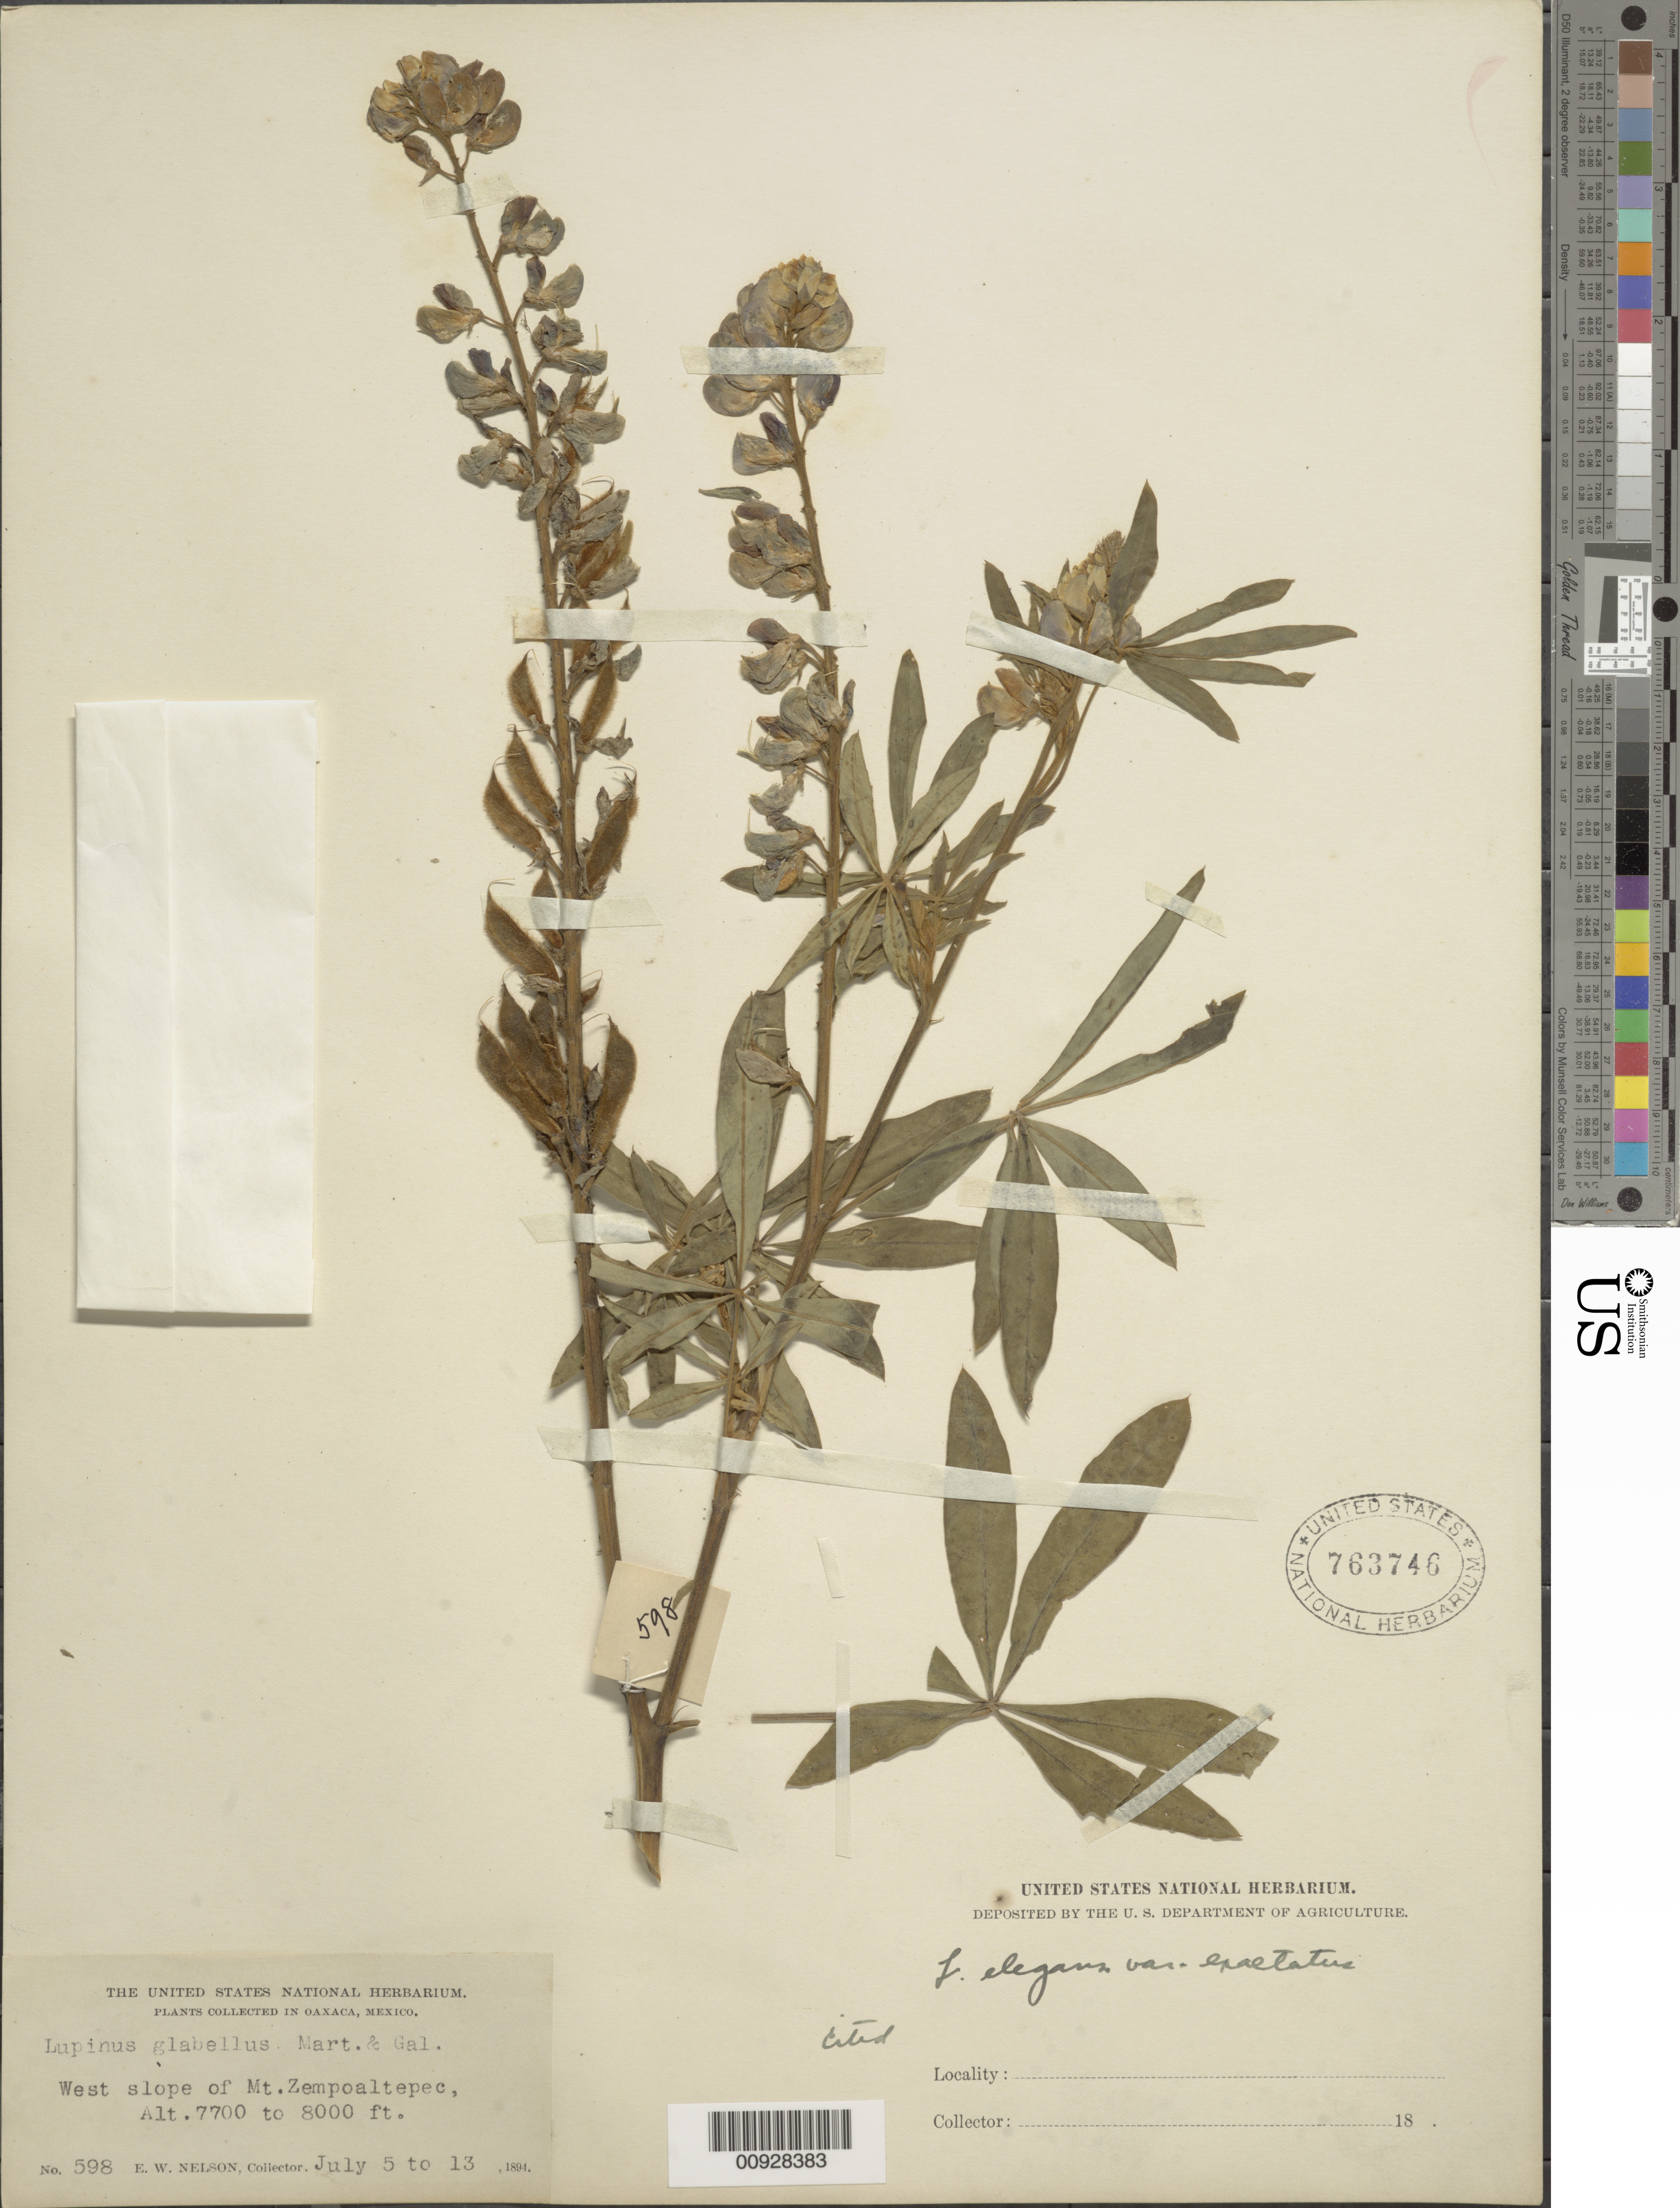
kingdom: Plantae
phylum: Tracheophyta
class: Magnoliopsida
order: Fabales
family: Fabaceae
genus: Lupinus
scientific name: Lupinus elegans var. exaltatus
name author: (Zucc.) C.P. Sm.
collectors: E. W. Nelson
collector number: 598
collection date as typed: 05 Jul 1894 to 13 Jul 1894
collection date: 1894-07-05/1894-07-13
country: Mexico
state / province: Oaxaca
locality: West slope of Mt. Zempoaltepec.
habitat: West slope of Mountain.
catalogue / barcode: US 763746